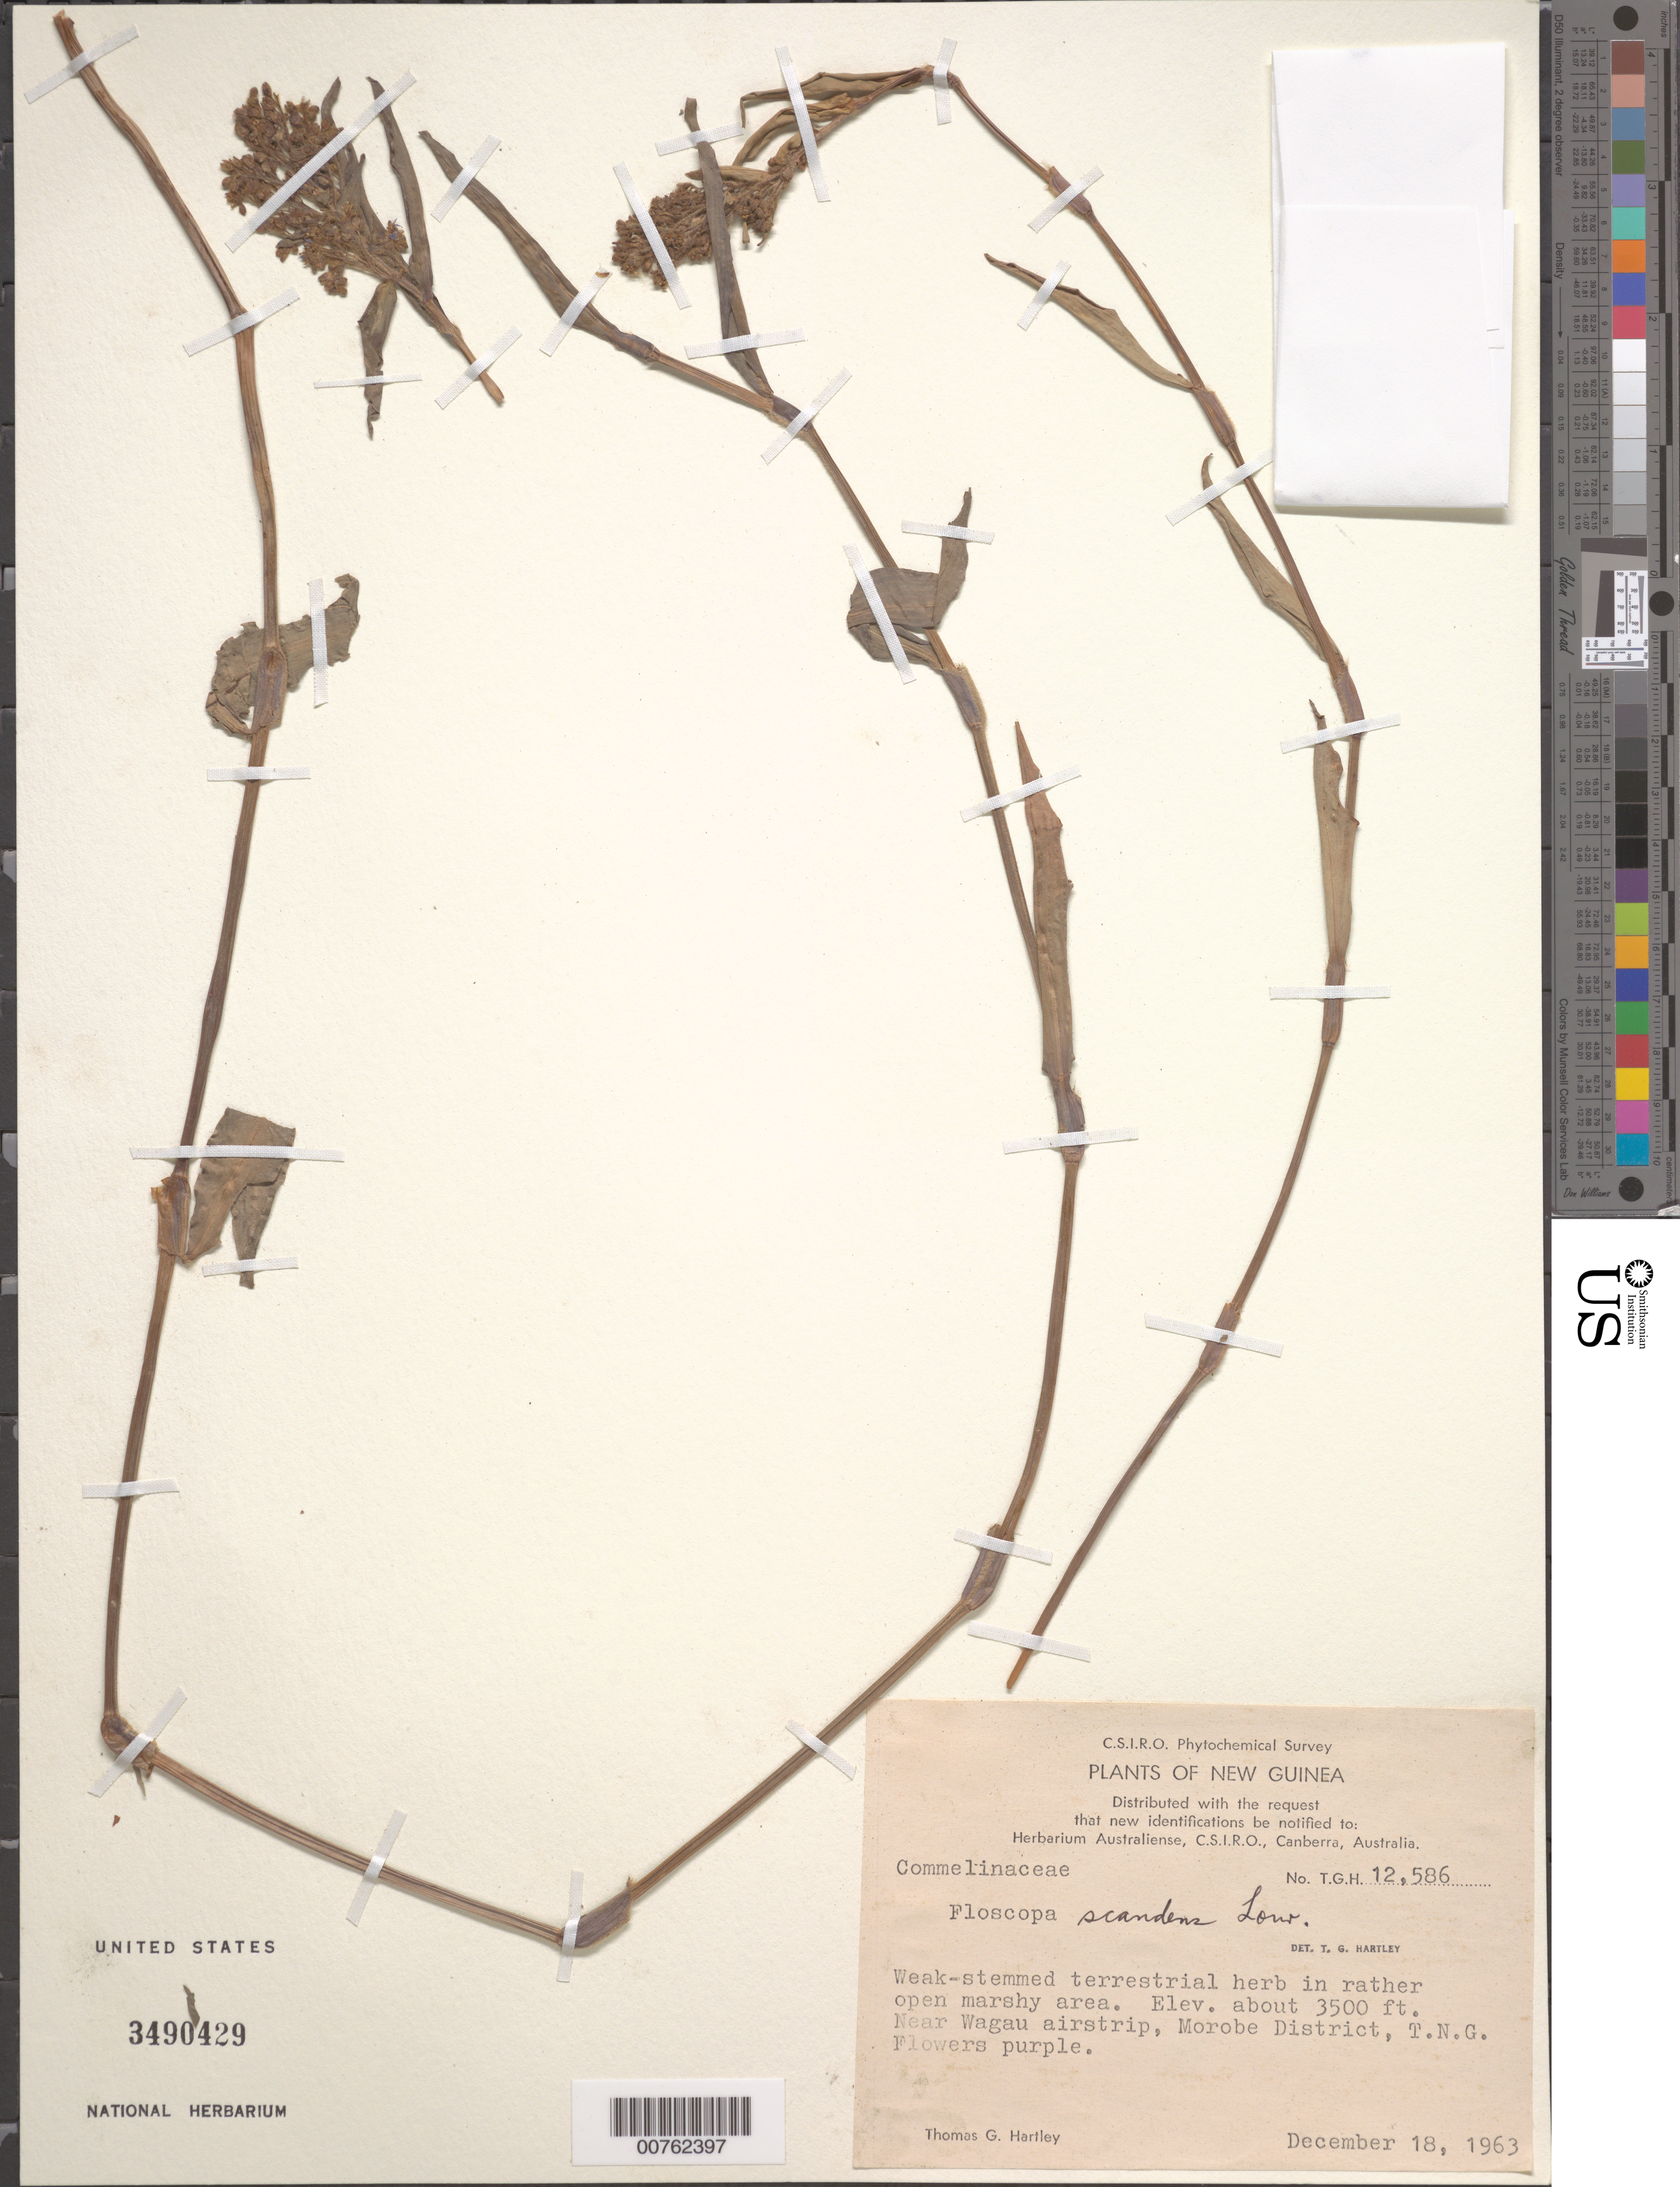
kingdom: Plantae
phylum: Tracheophyta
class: Liliopsida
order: Commelinales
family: Commelinaceae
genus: Floscopa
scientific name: Floscopa scandens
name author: Lour.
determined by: Hartley, T. G.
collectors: T. G. Hartley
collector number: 12586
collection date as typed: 18 Dec 1963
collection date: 1963-12-18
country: Papua New Guinea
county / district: Morobe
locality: Near Wagau airstrip, T.N.G.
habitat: rather open marshy area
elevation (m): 975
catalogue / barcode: US 3490429